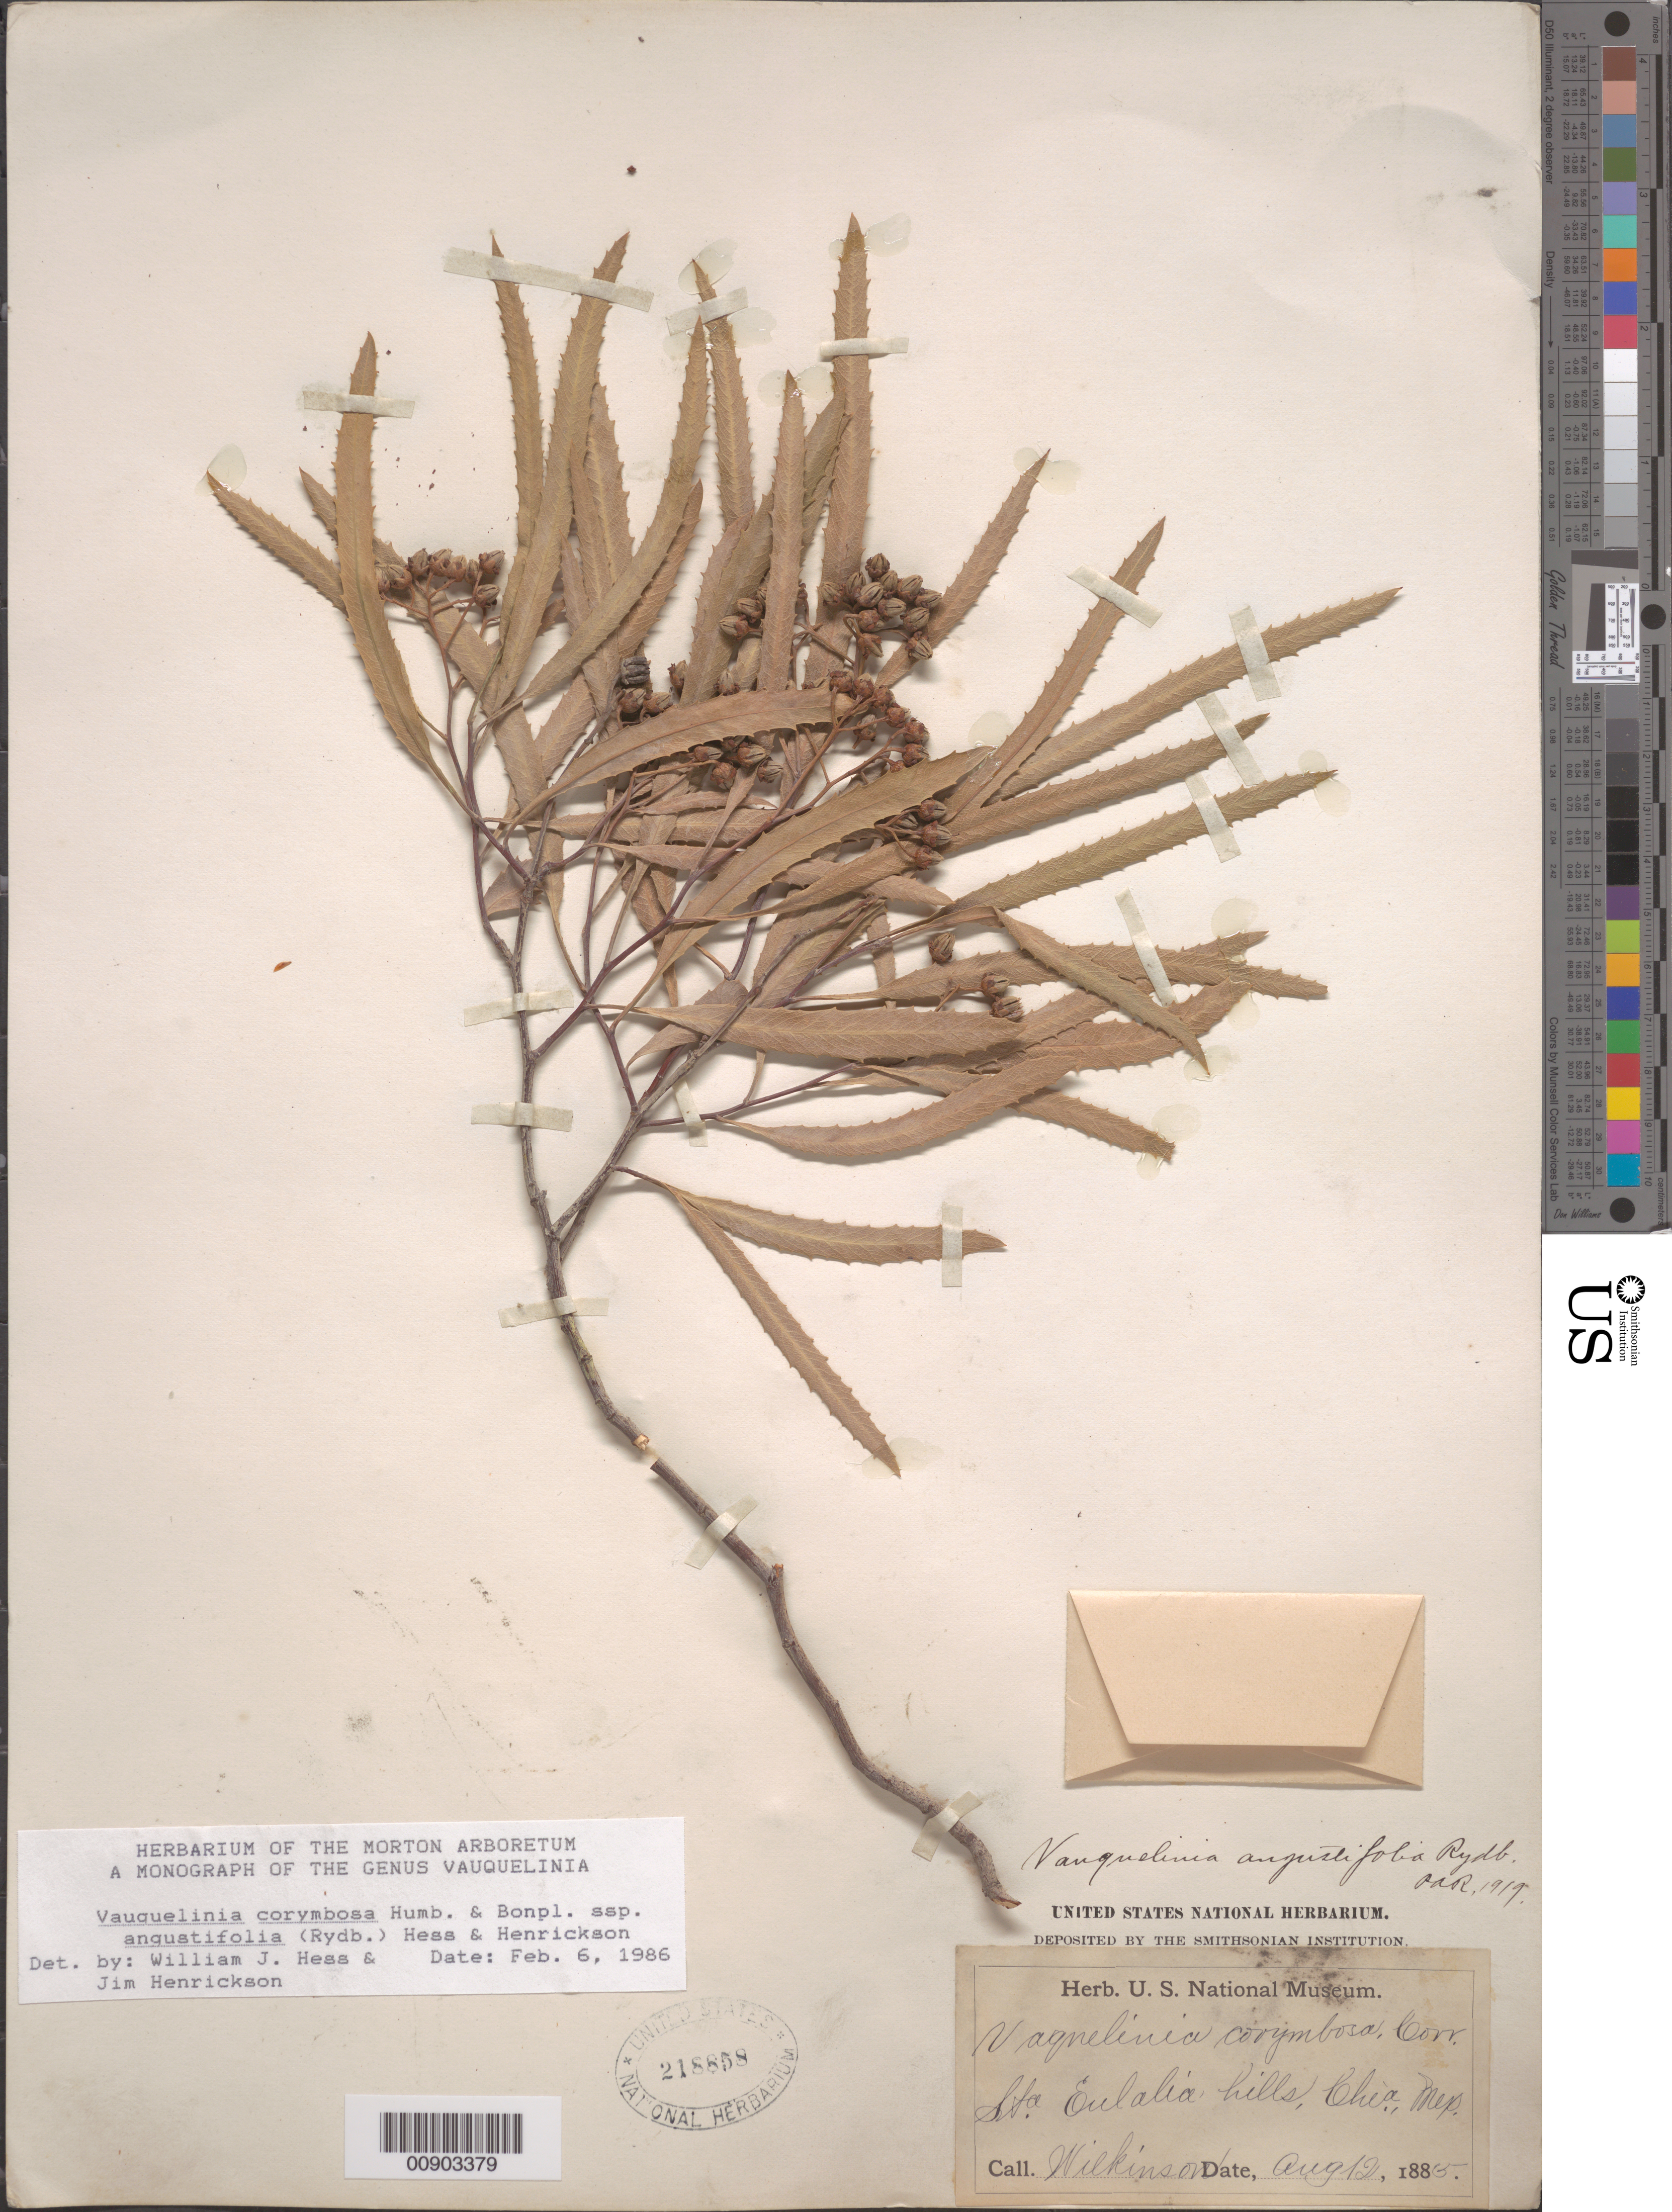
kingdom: Plantae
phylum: Tracheophyta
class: Magnoliopsida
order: Rosales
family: Rosaceae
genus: Vauquelinia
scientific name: Vauquelinia corymbosa subsp. angustifolia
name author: (Rydb.) W.J. Hess & Henrickson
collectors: E. Wilkinson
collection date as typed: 12 Aug 1885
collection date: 1885-08-12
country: Mexico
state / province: Chihuahua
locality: Santa Eulalia hills, Chihuahua.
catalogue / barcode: US 218858